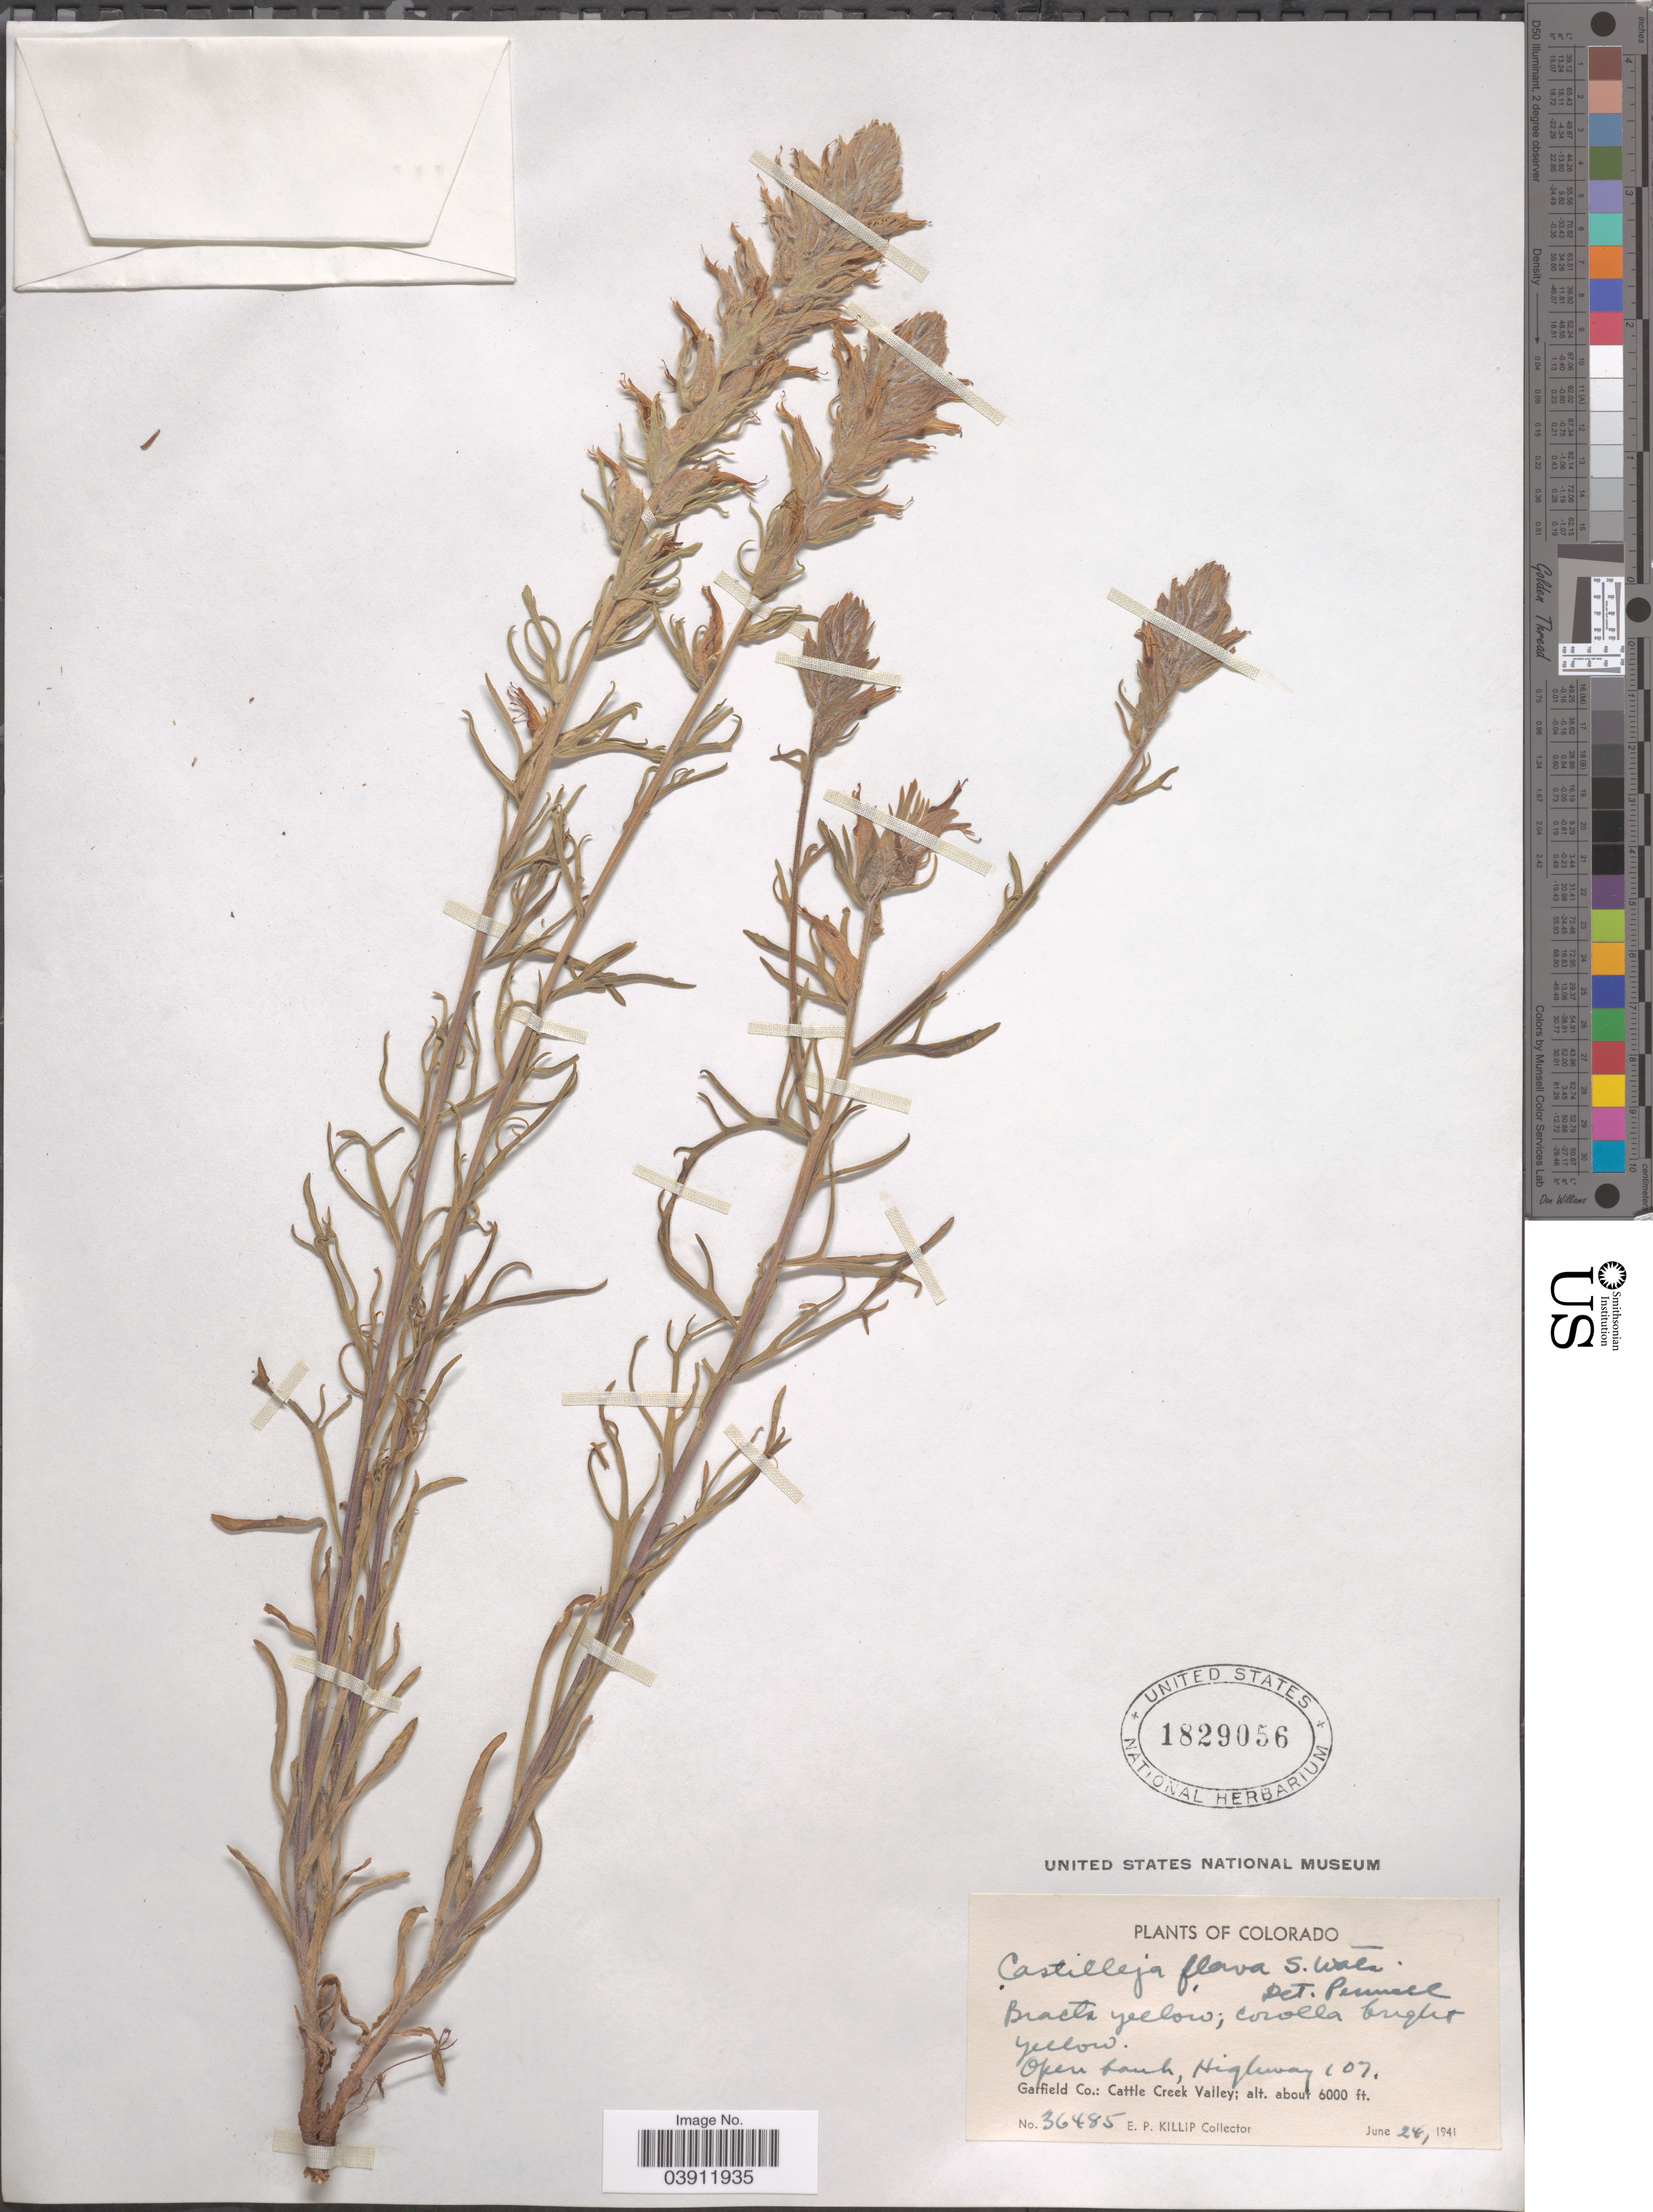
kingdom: Plantae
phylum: Tracheophyta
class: Magnoliopsida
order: Lamiales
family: Orobanchaceae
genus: Castilleja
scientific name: Castilleja flava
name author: S. Watson in C. King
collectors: E. P. Killip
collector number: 36485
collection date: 1941-06-24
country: United States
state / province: Colorado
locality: Highway 107. Garfield Co.: Cattle Creek Valley.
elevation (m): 1829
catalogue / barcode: US 1829056